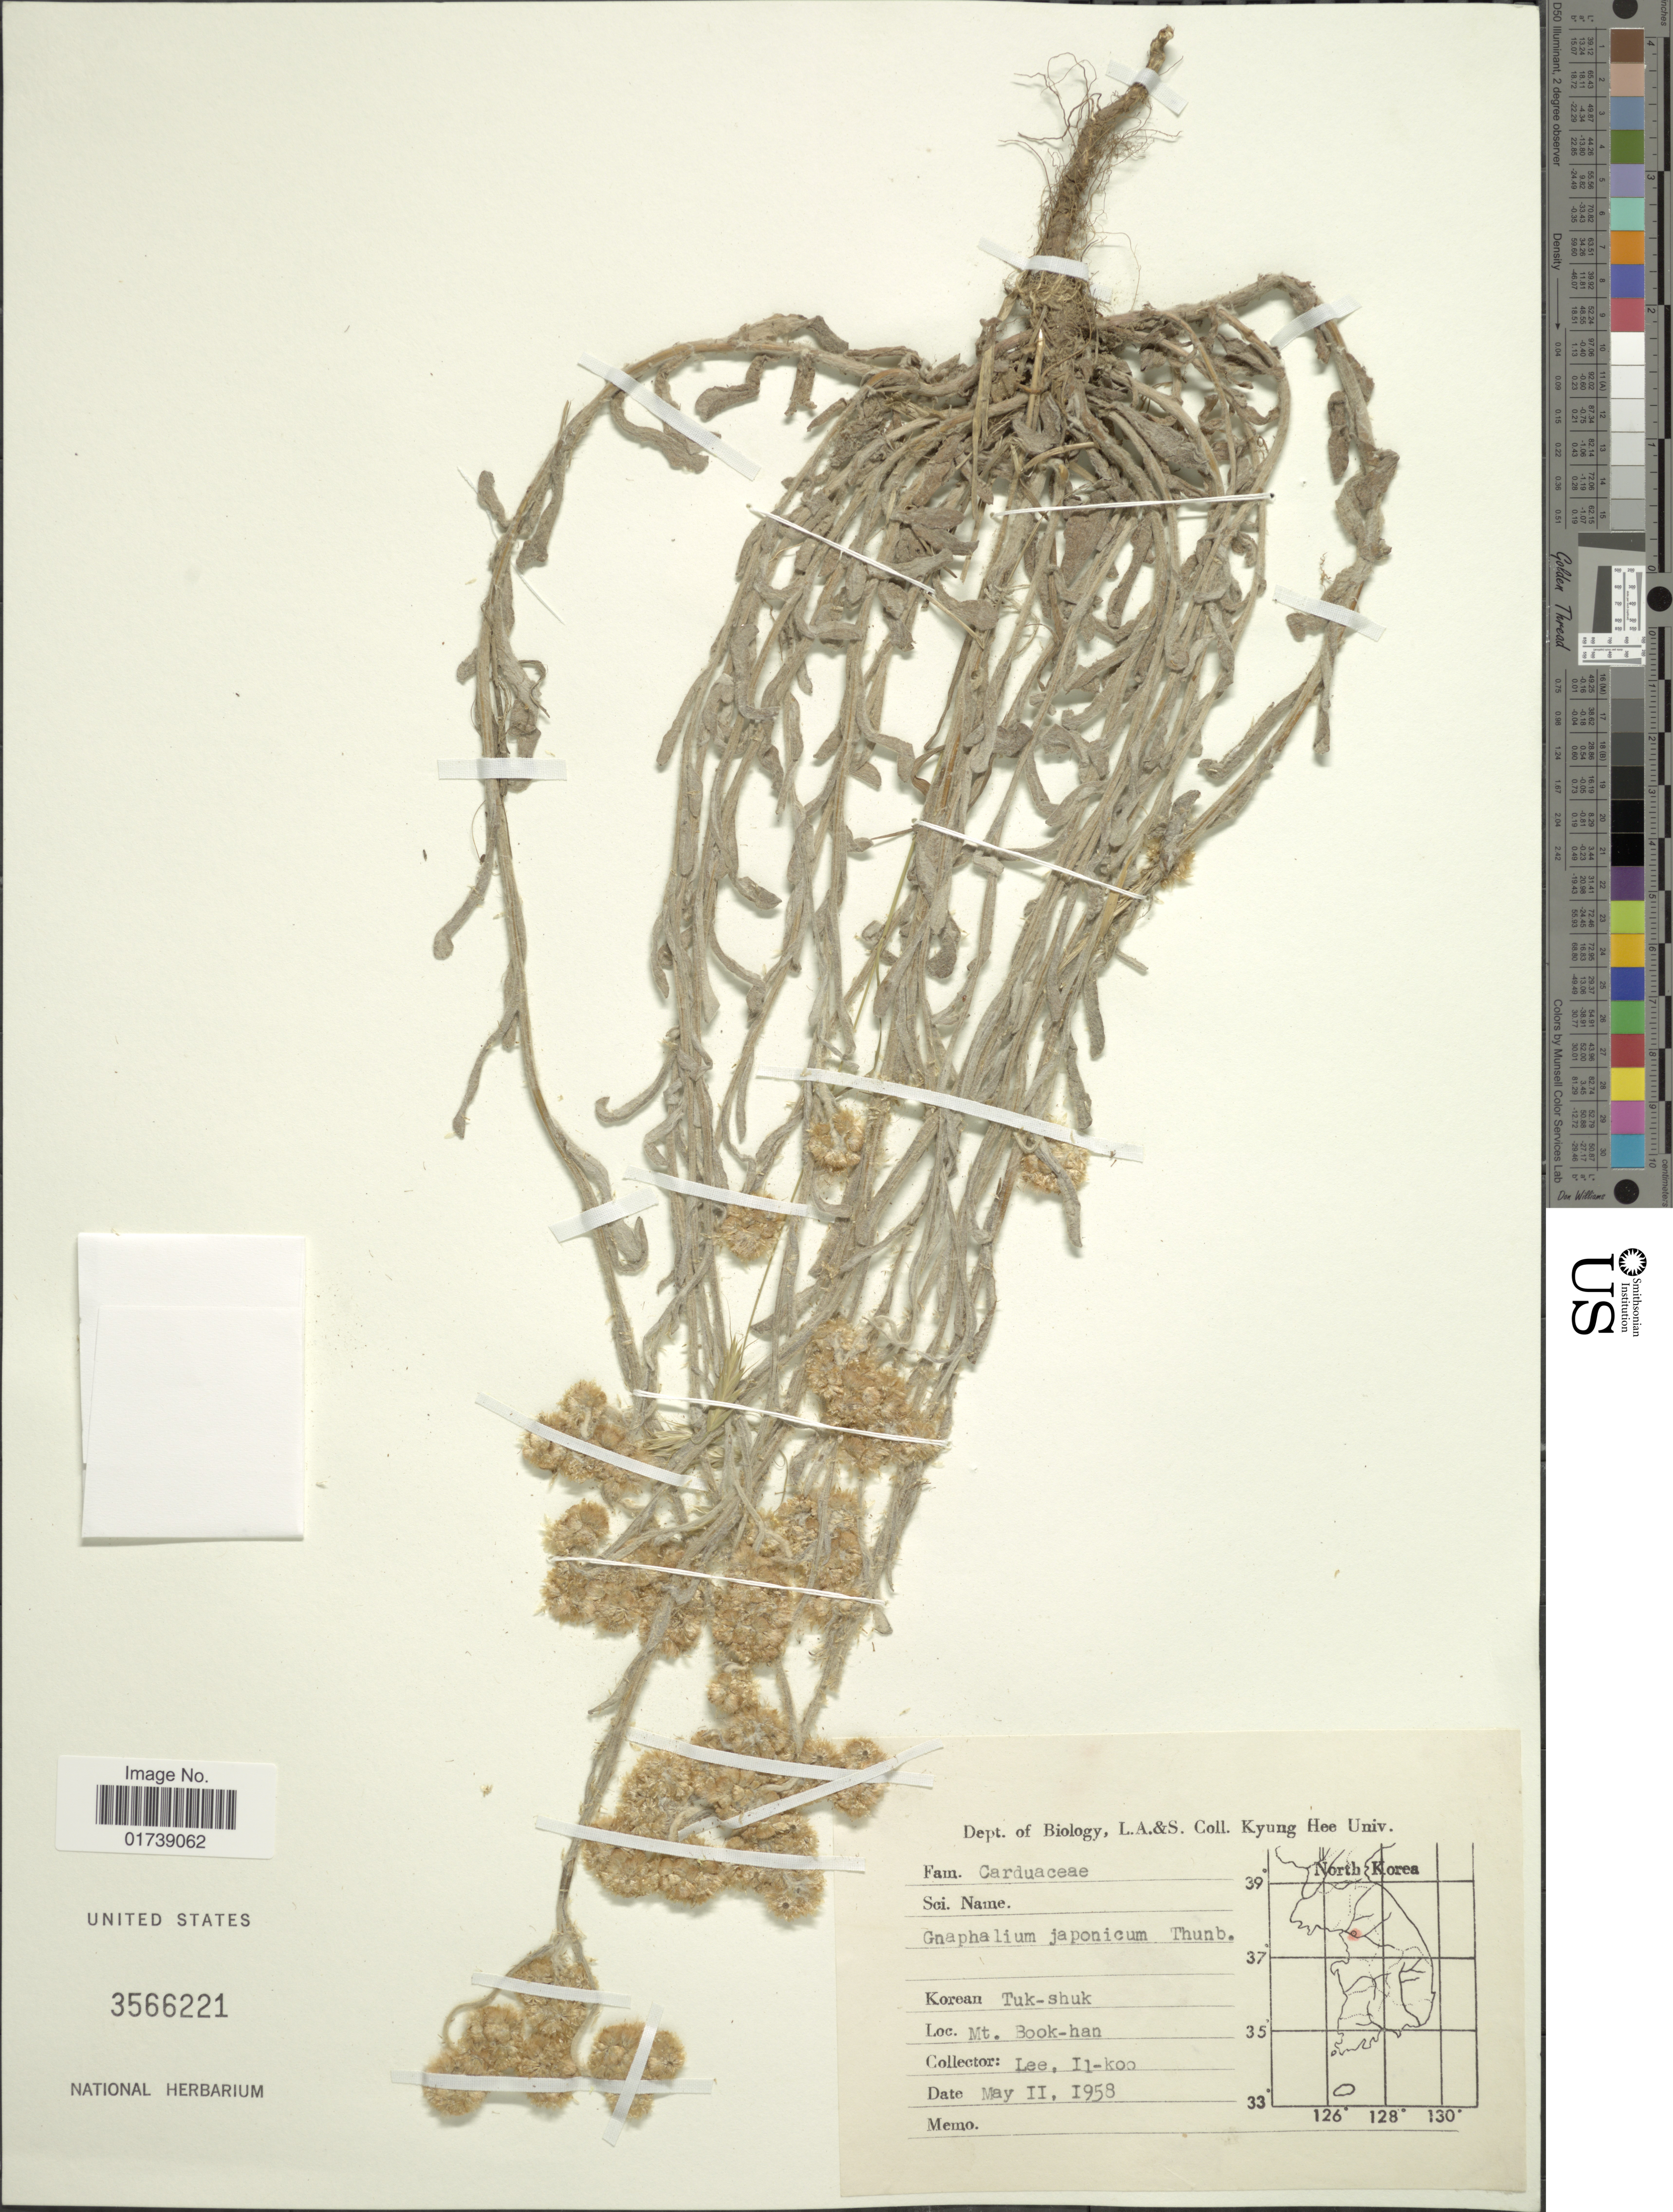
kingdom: Plantae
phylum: Tracheophyta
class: Magnoliopsida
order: Asterales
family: Asteraceae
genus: Euchiton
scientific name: Euchiton japonicus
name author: (Thunb.) Anderb.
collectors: I. Lee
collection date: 1958-05-11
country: South Korea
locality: Korean Tuk-shuk, Mt. Book-han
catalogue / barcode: US 3566221